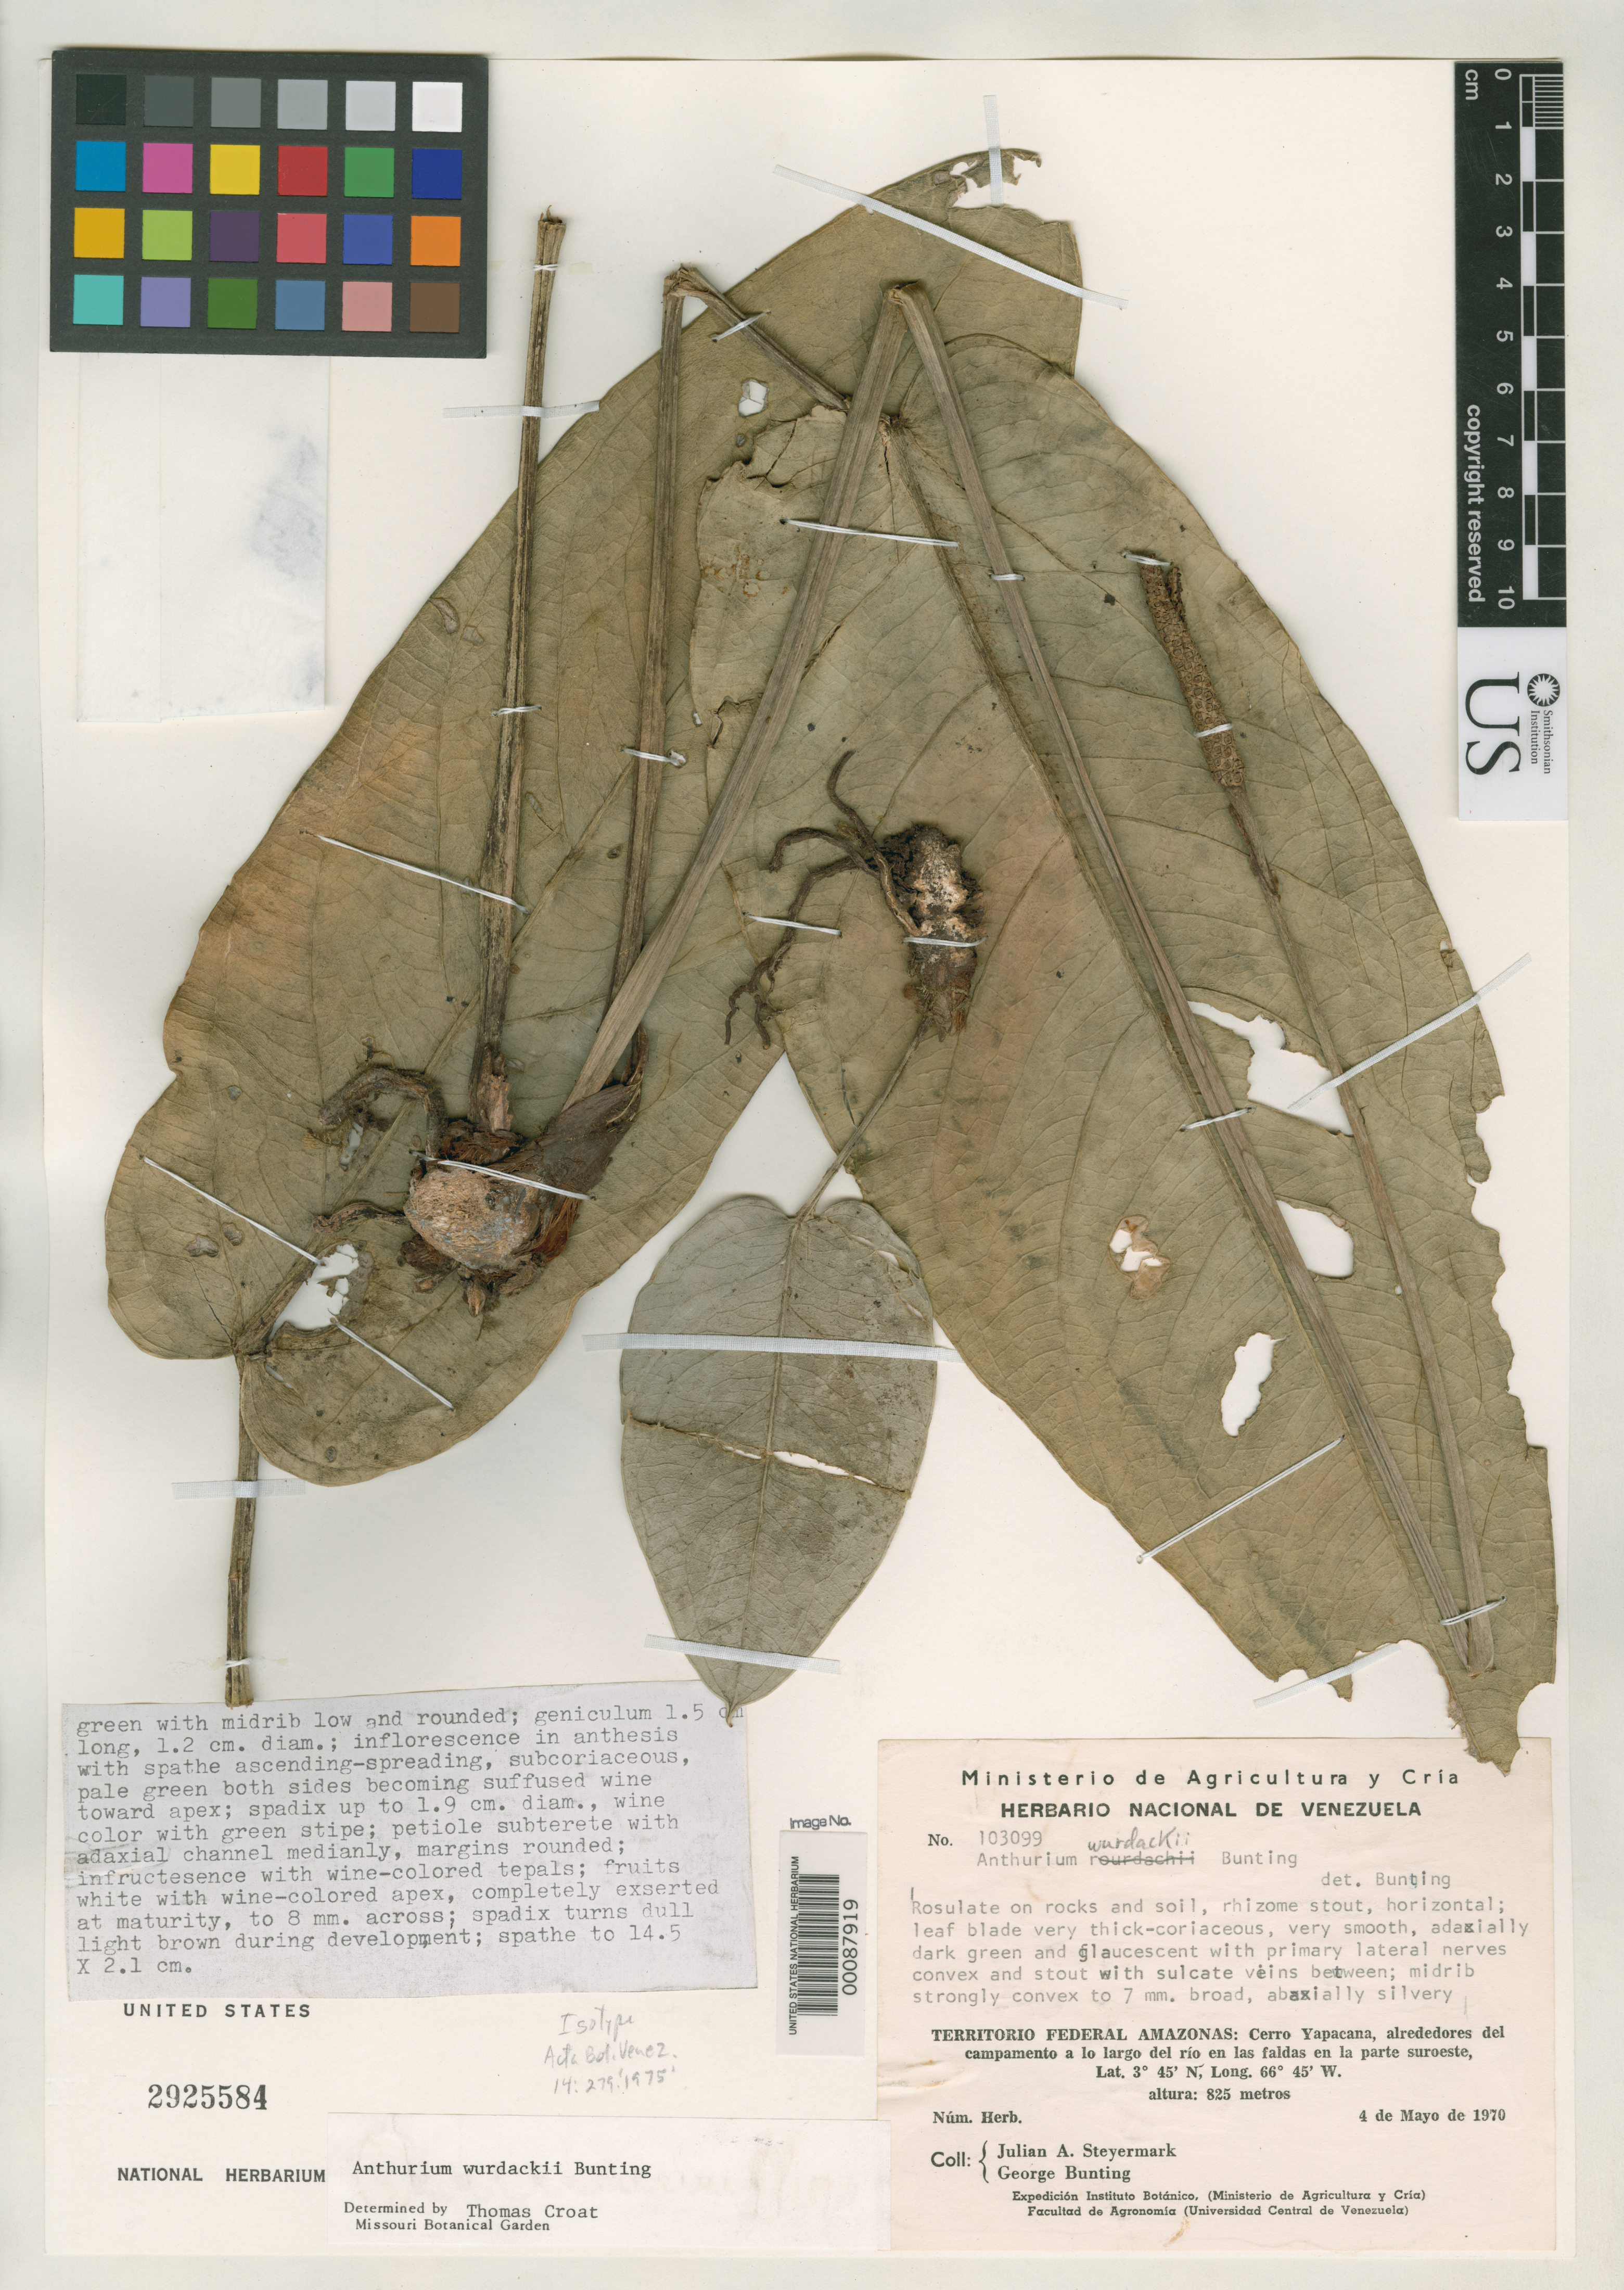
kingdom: Plantae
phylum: Tracheophyta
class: Liliopsida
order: Alismatales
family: Araceae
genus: Anthurium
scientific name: Anthurium wurdackii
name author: G.S. Bunting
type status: Isotype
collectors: J. Steyermark & G. S. Bunting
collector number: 103099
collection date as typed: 04 May 1970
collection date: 1970-05-04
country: Venezuela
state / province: Amazonas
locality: Cerro Yapacana.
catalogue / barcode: US 2925584